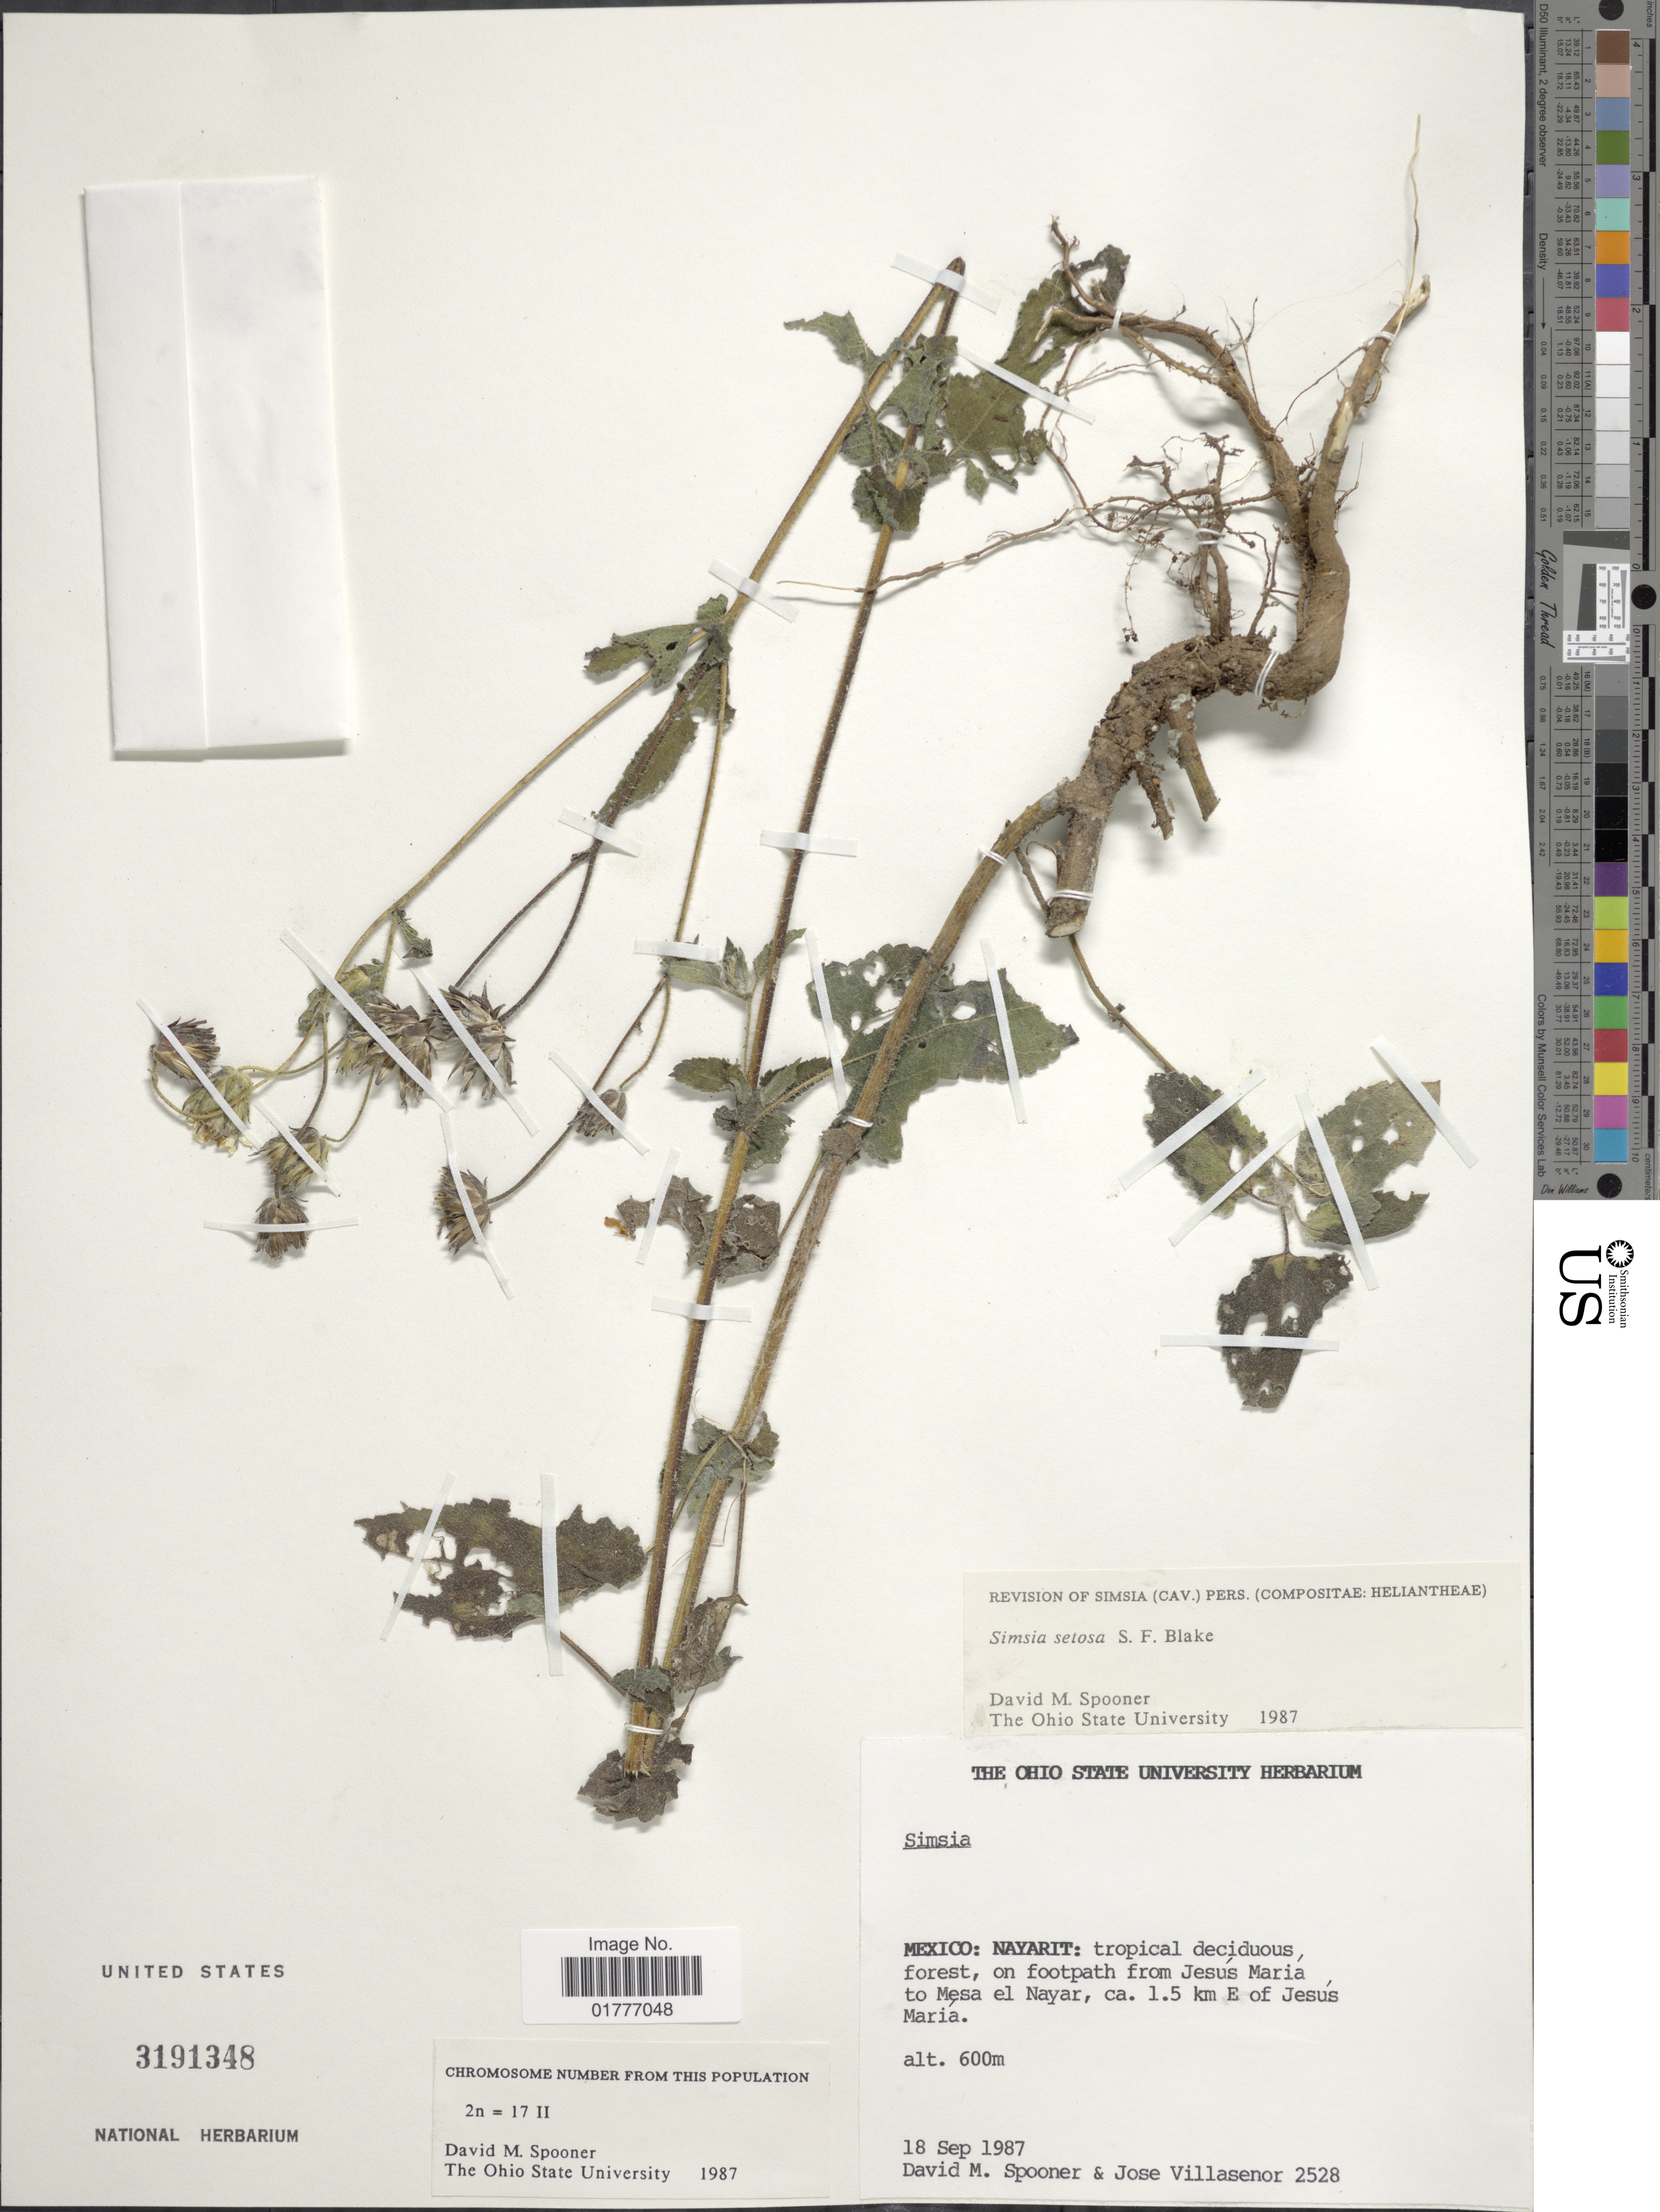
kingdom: Plantae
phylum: Tracheophyta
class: Magnoliopsida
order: Asterales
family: Asteraceae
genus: Simsia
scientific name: Simsia setosa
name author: S.F. Blake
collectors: D. Spooner & J. L. Villasenor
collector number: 2528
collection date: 1987-09-18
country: Mexico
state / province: Nayarit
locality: On footpath from Jesús María to Mesa el Nayar, ca. 1.5 kms E of Jesús María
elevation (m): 600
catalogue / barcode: US 3191348